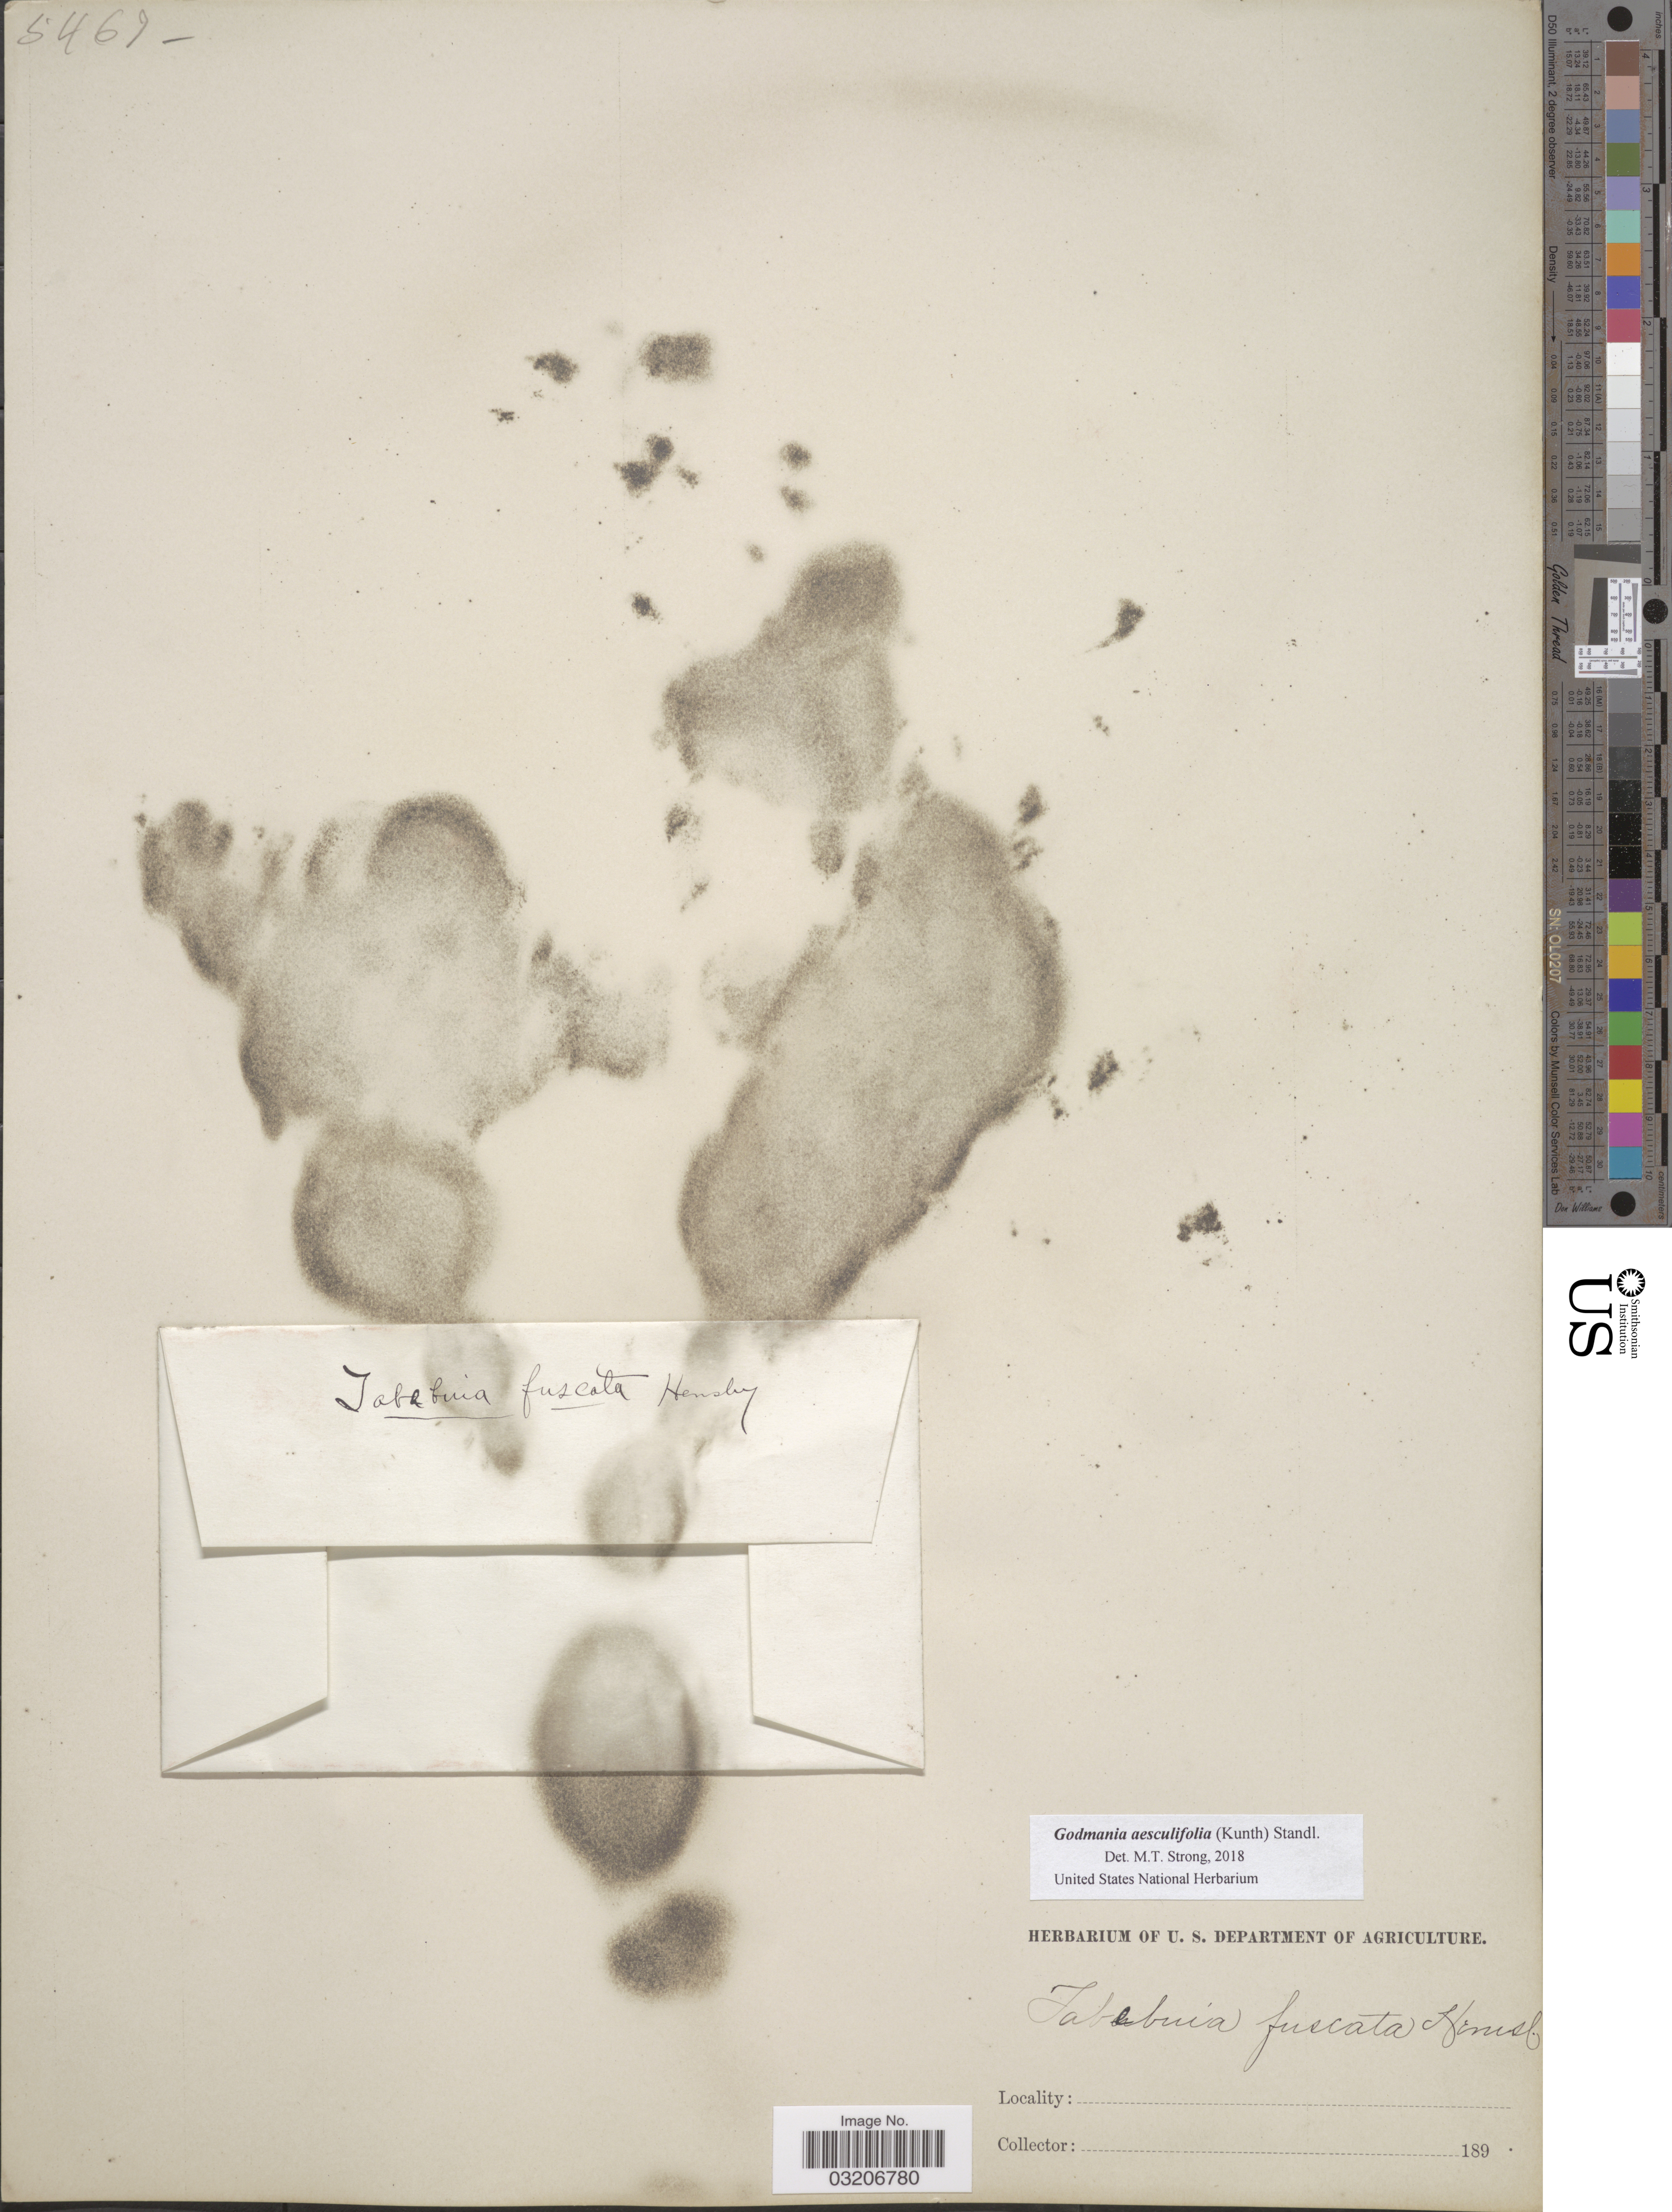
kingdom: Plantae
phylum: Tracheophyta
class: Magnoliopsida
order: Lamiales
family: Bignoniaceae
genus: Godmania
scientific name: Godmania aesculifolia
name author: Standl.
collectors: Facchini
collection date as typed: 189